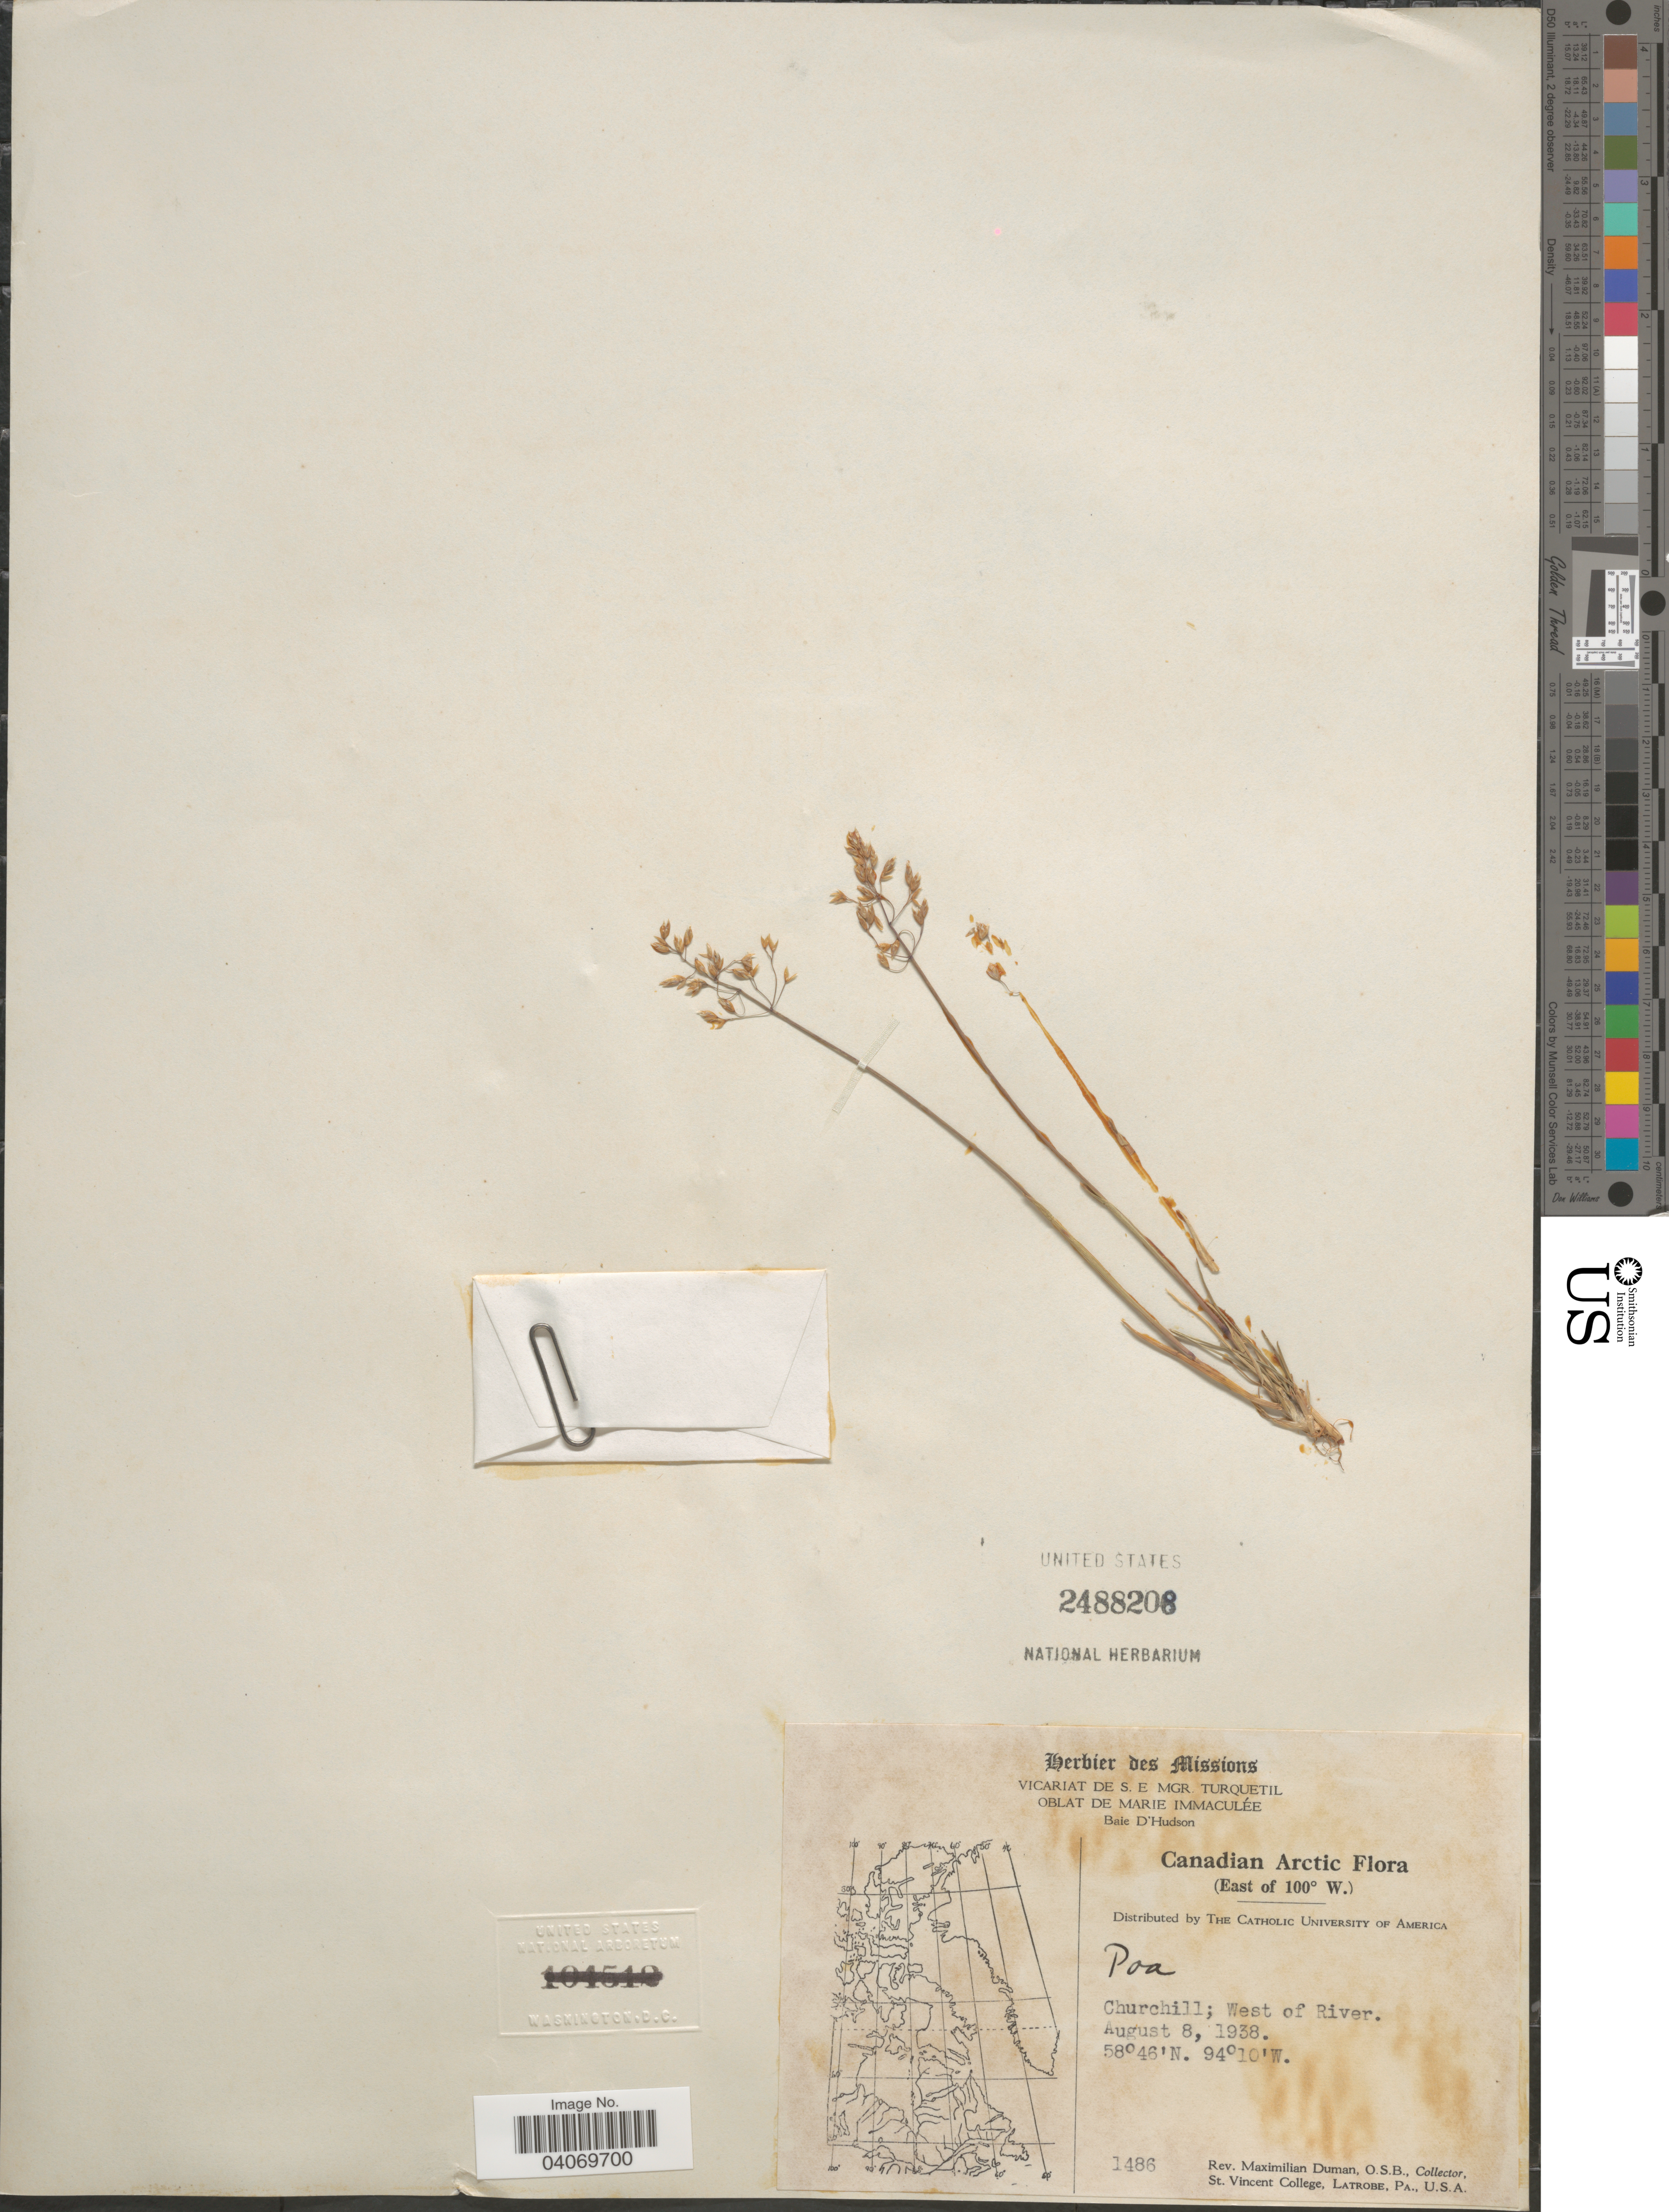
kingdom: Plantae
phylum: Tracheophyta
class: Liliopsida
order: Poales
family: Poaceae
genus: Poa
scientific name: Poa sp.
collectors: M. Duman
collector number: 1486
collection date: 1938-08-08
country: Canada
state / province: Manitoba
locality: Herbier des Missions. Baie D'Hudson [unsure placement]. Canadian Arctic (East of 100º W.) [unsure placement]. Churchill; West of River.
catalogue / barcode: US 2488208